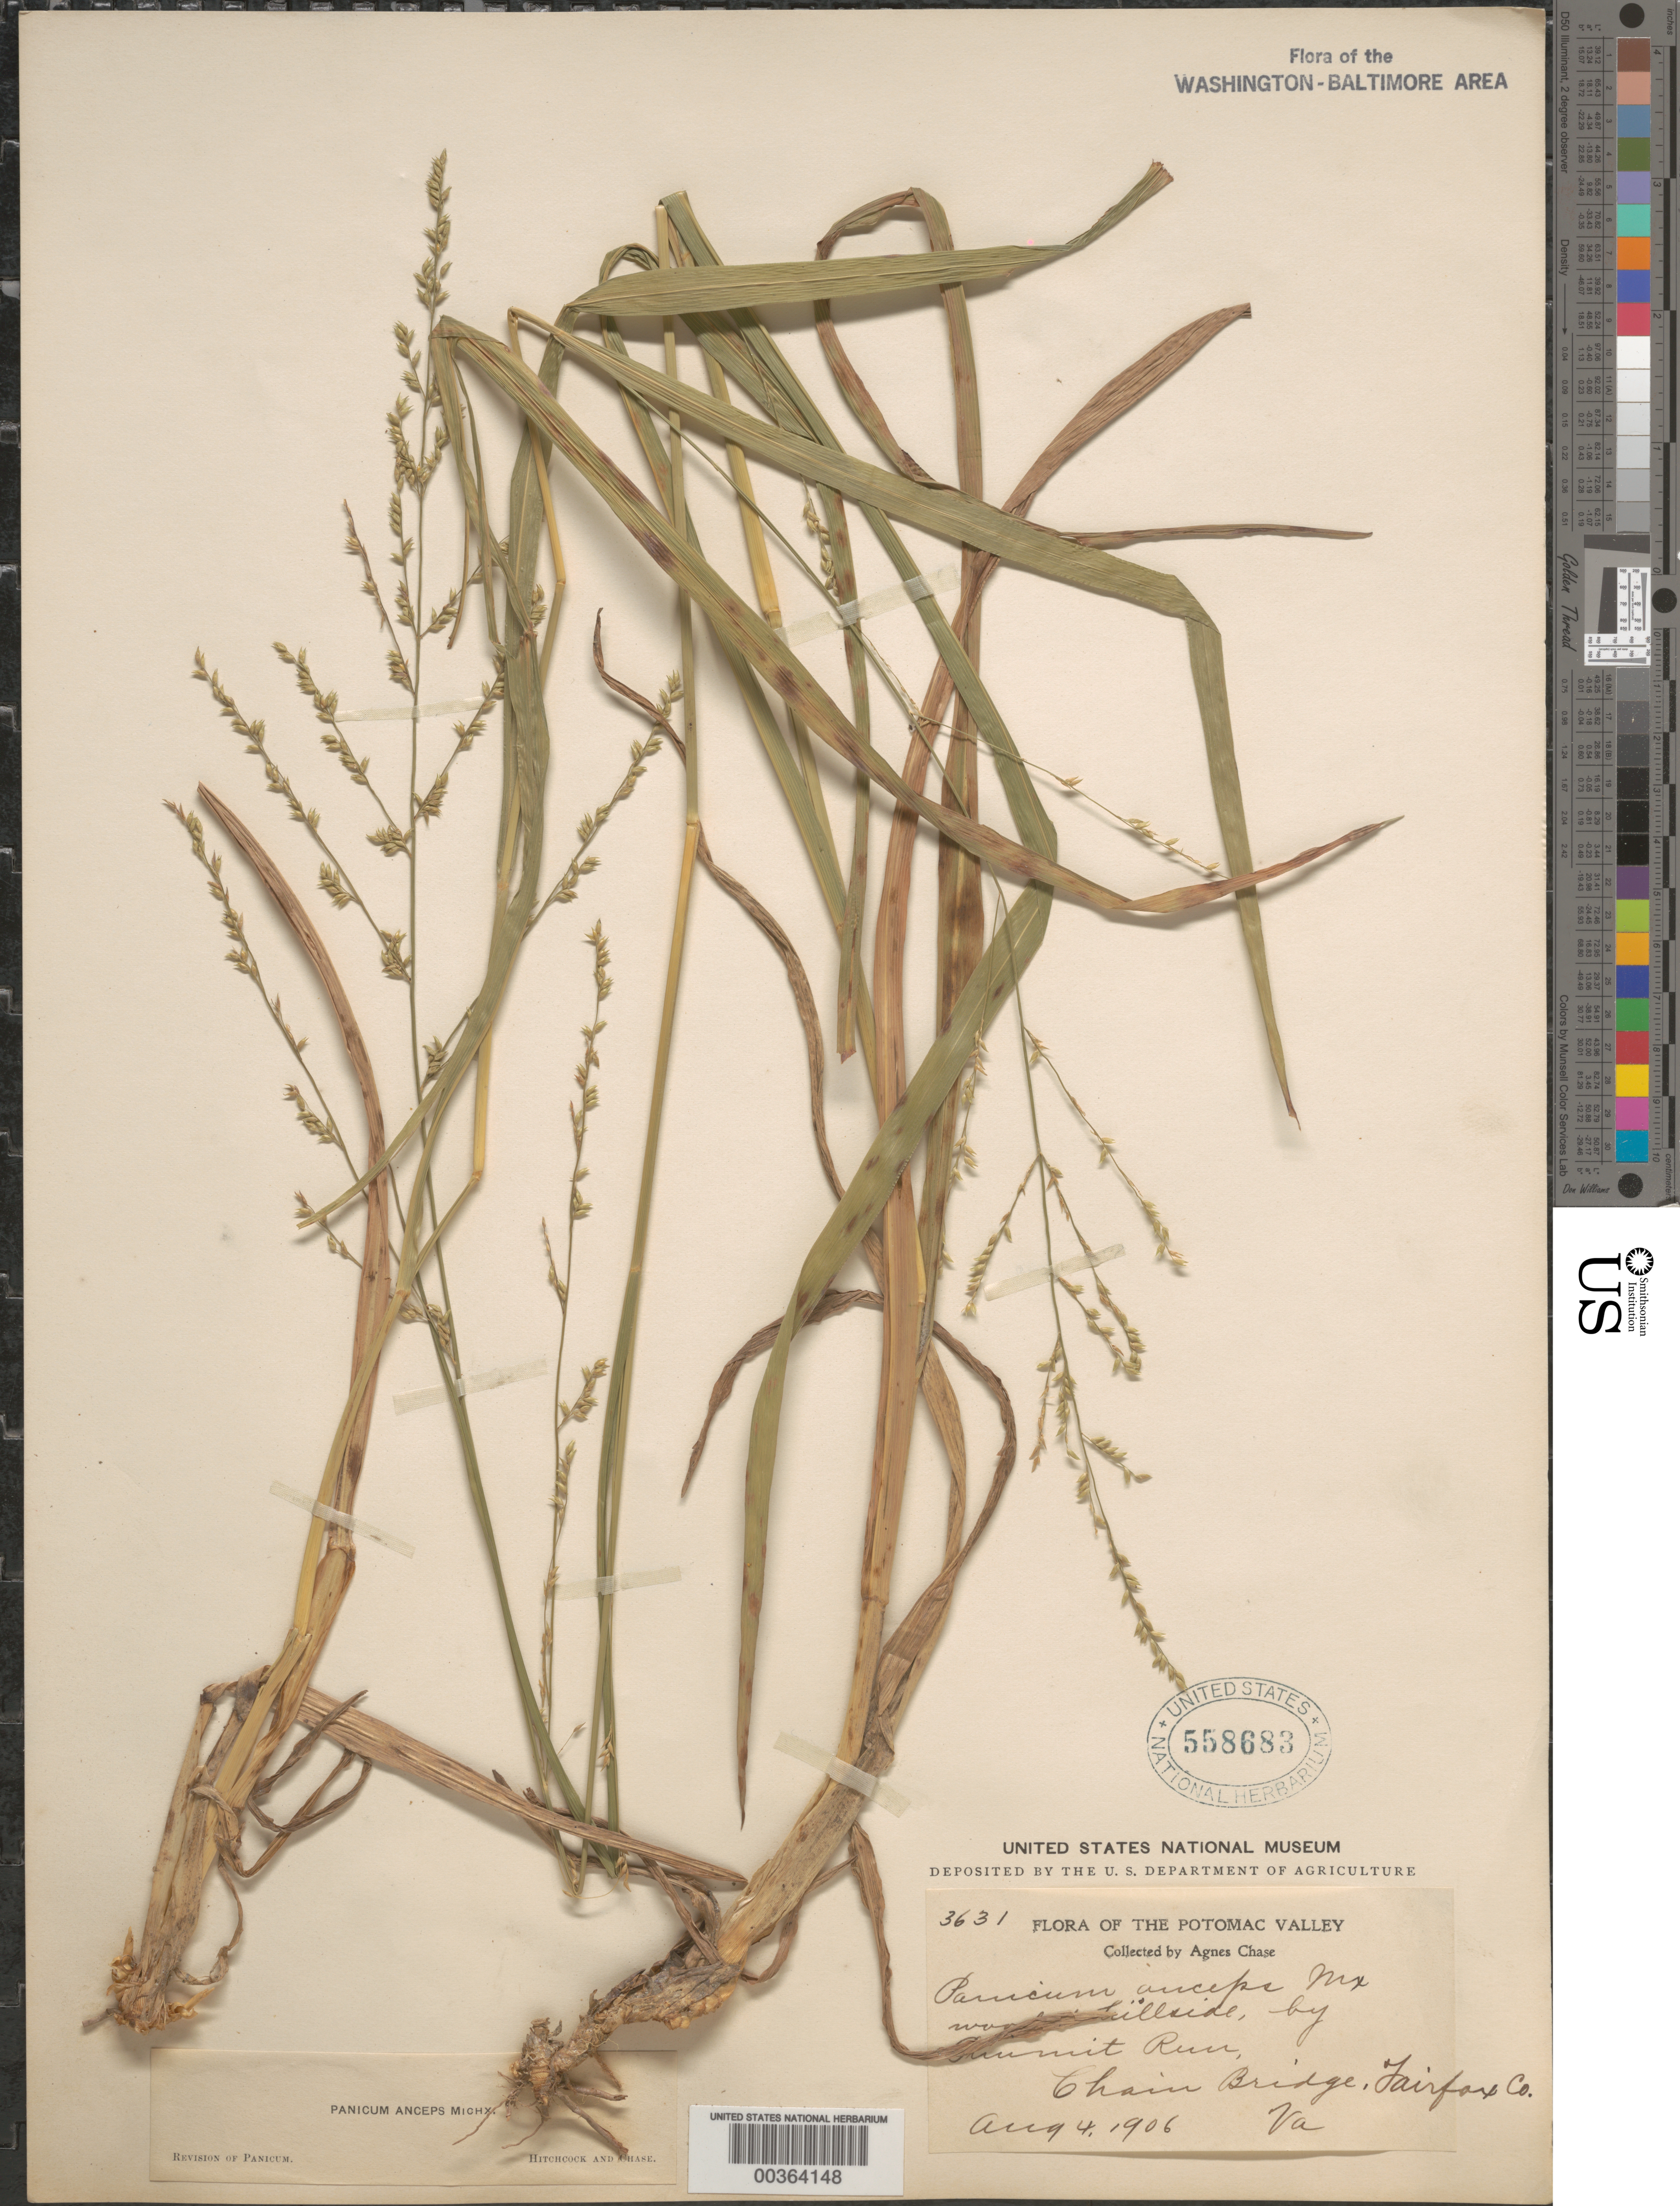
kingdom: Plantae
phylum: Tracheophyta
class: Liliopsida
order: Poales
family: Poaceae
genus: Coleataenia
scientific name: Coleataenia anceps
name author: (Michx.) Soreng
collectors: A. Chase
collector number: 3631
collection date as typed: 04 Aug 1906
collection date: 1906-08-04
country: United States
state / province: Virginia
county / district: Fairfax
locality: Chain Bridge, hill by Pummit Run C. and O. Canal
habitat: Wooded hill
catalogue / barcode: US 558683